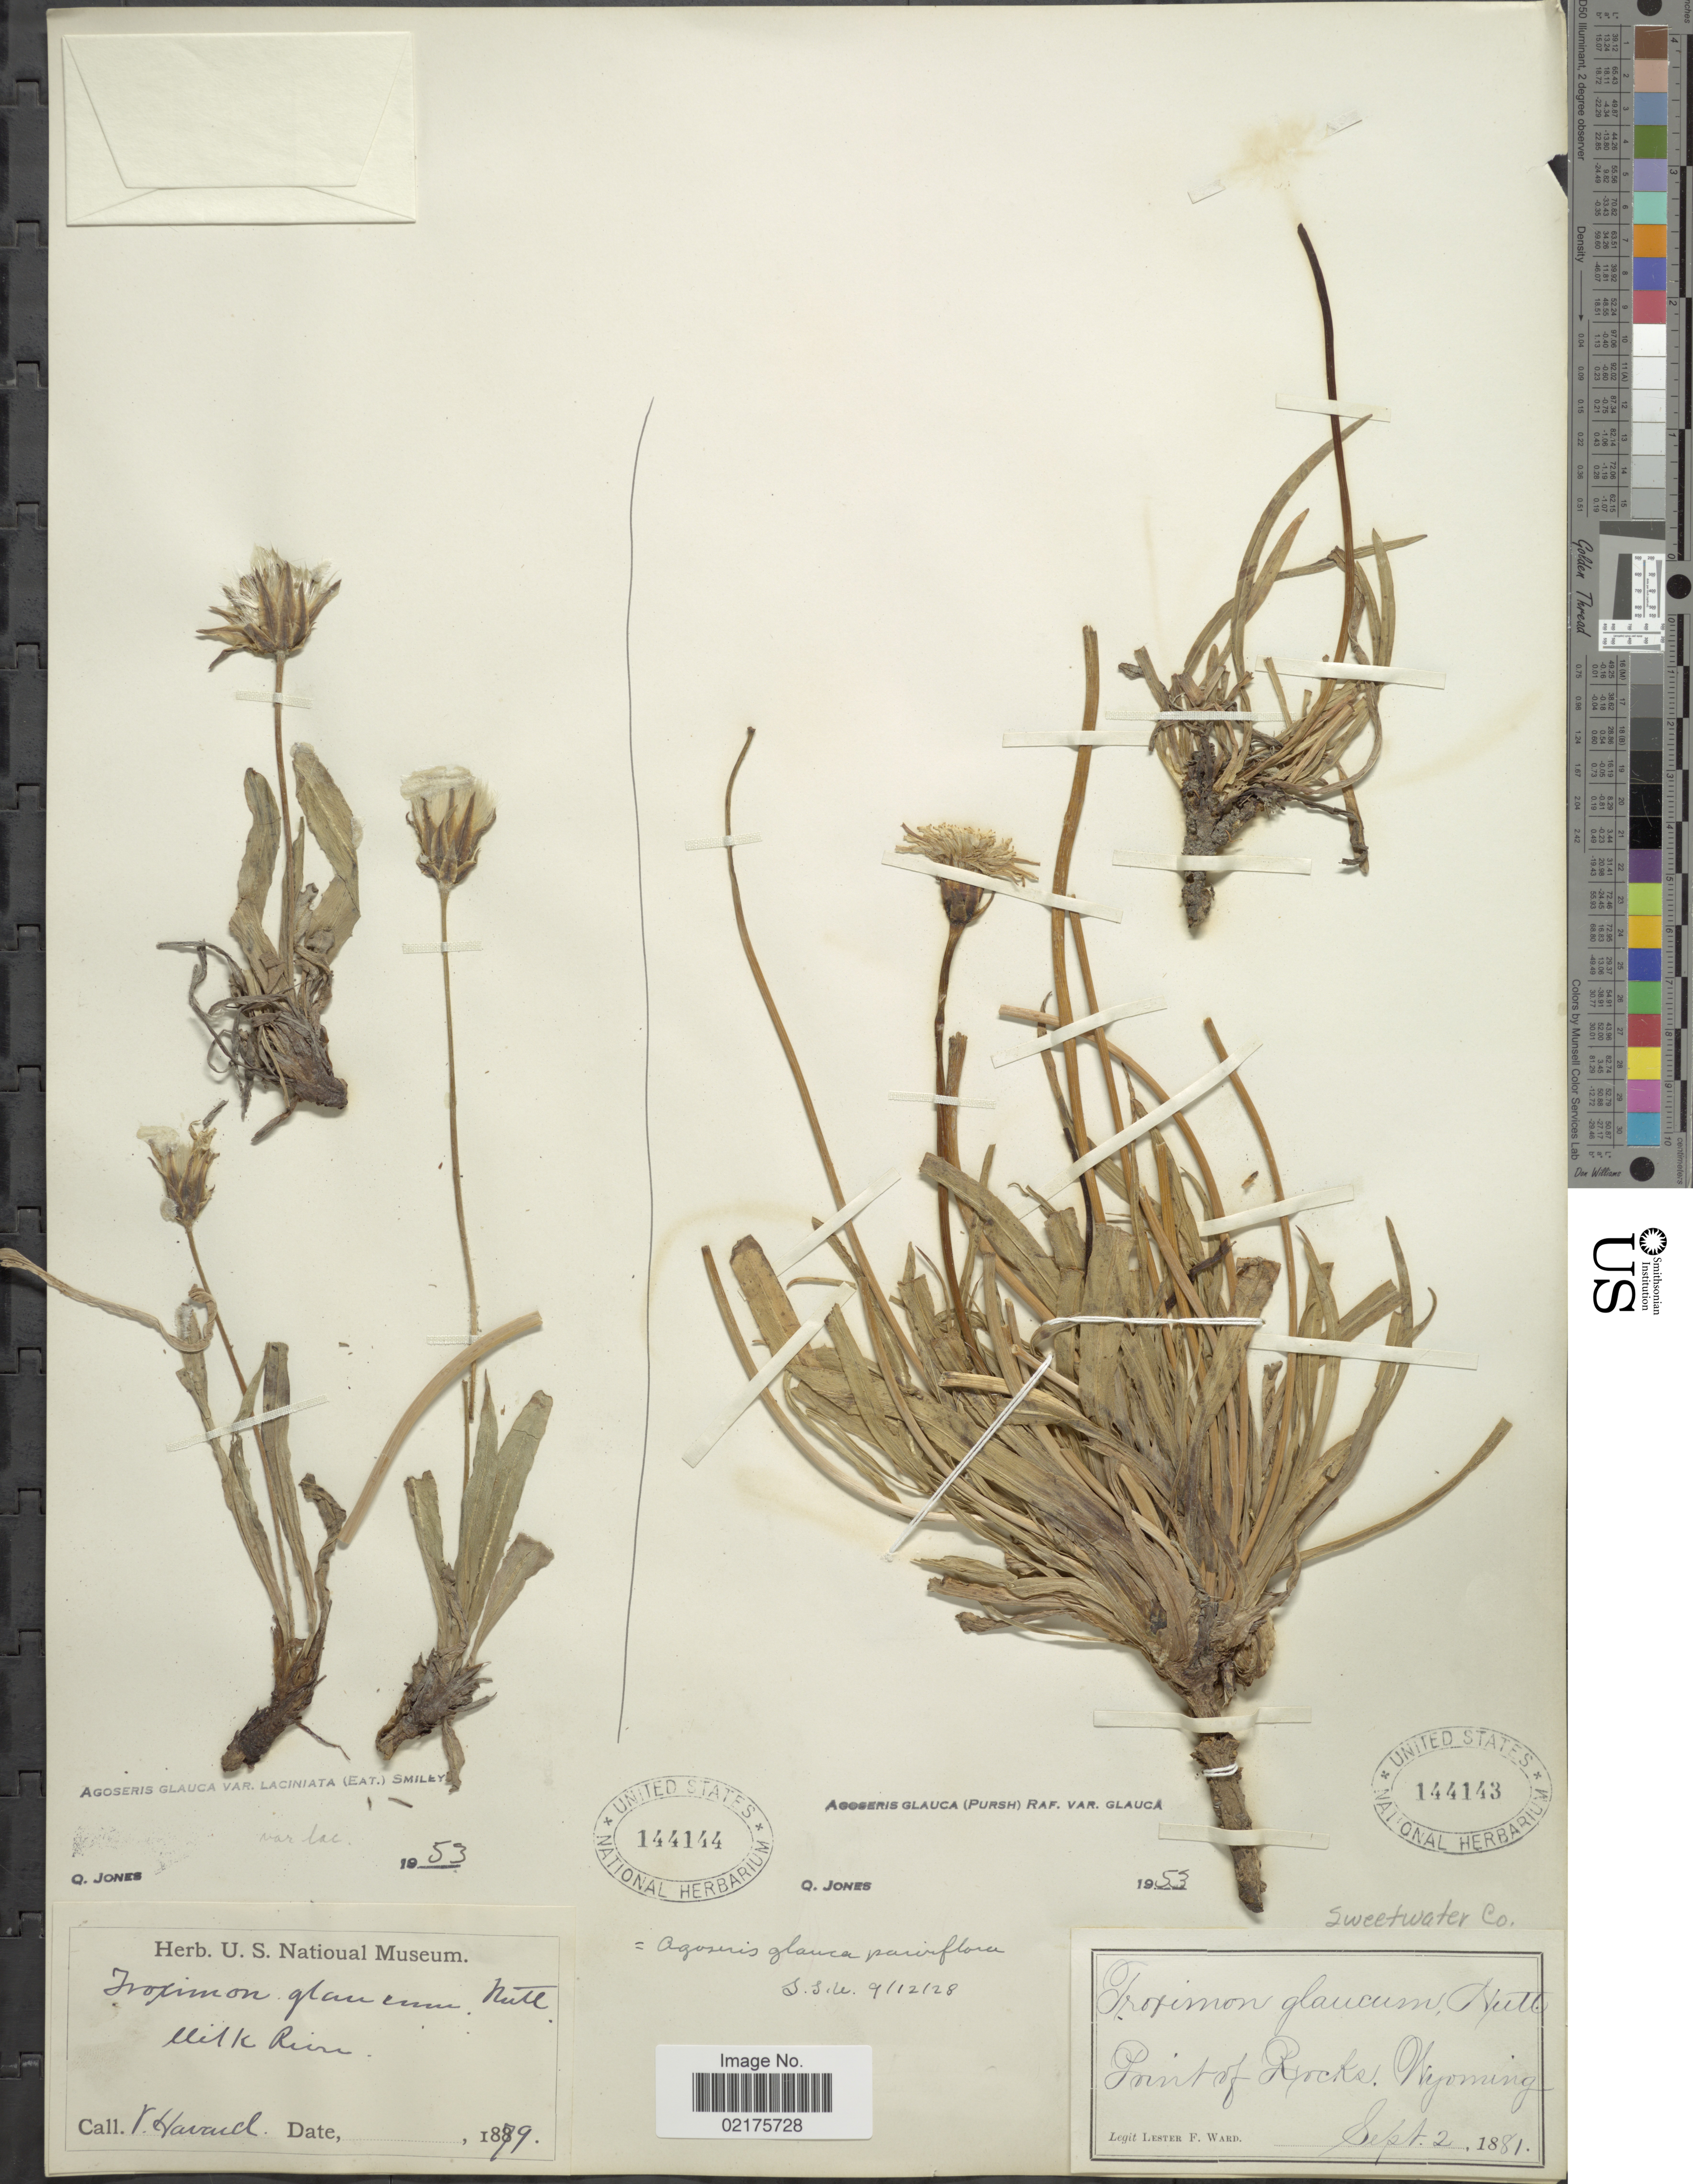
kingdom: Plantae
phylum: Tracheophyta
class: Magnoliopsida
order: Asterales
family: Asteraceae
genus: Agoseris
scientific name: Agoseris glauca var. glauca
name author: (Pursh) Raf.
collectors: L. F. Ward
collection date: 1881-09-02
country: United States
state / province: Wyoming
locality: Point of Rocks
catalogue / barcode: US 144143